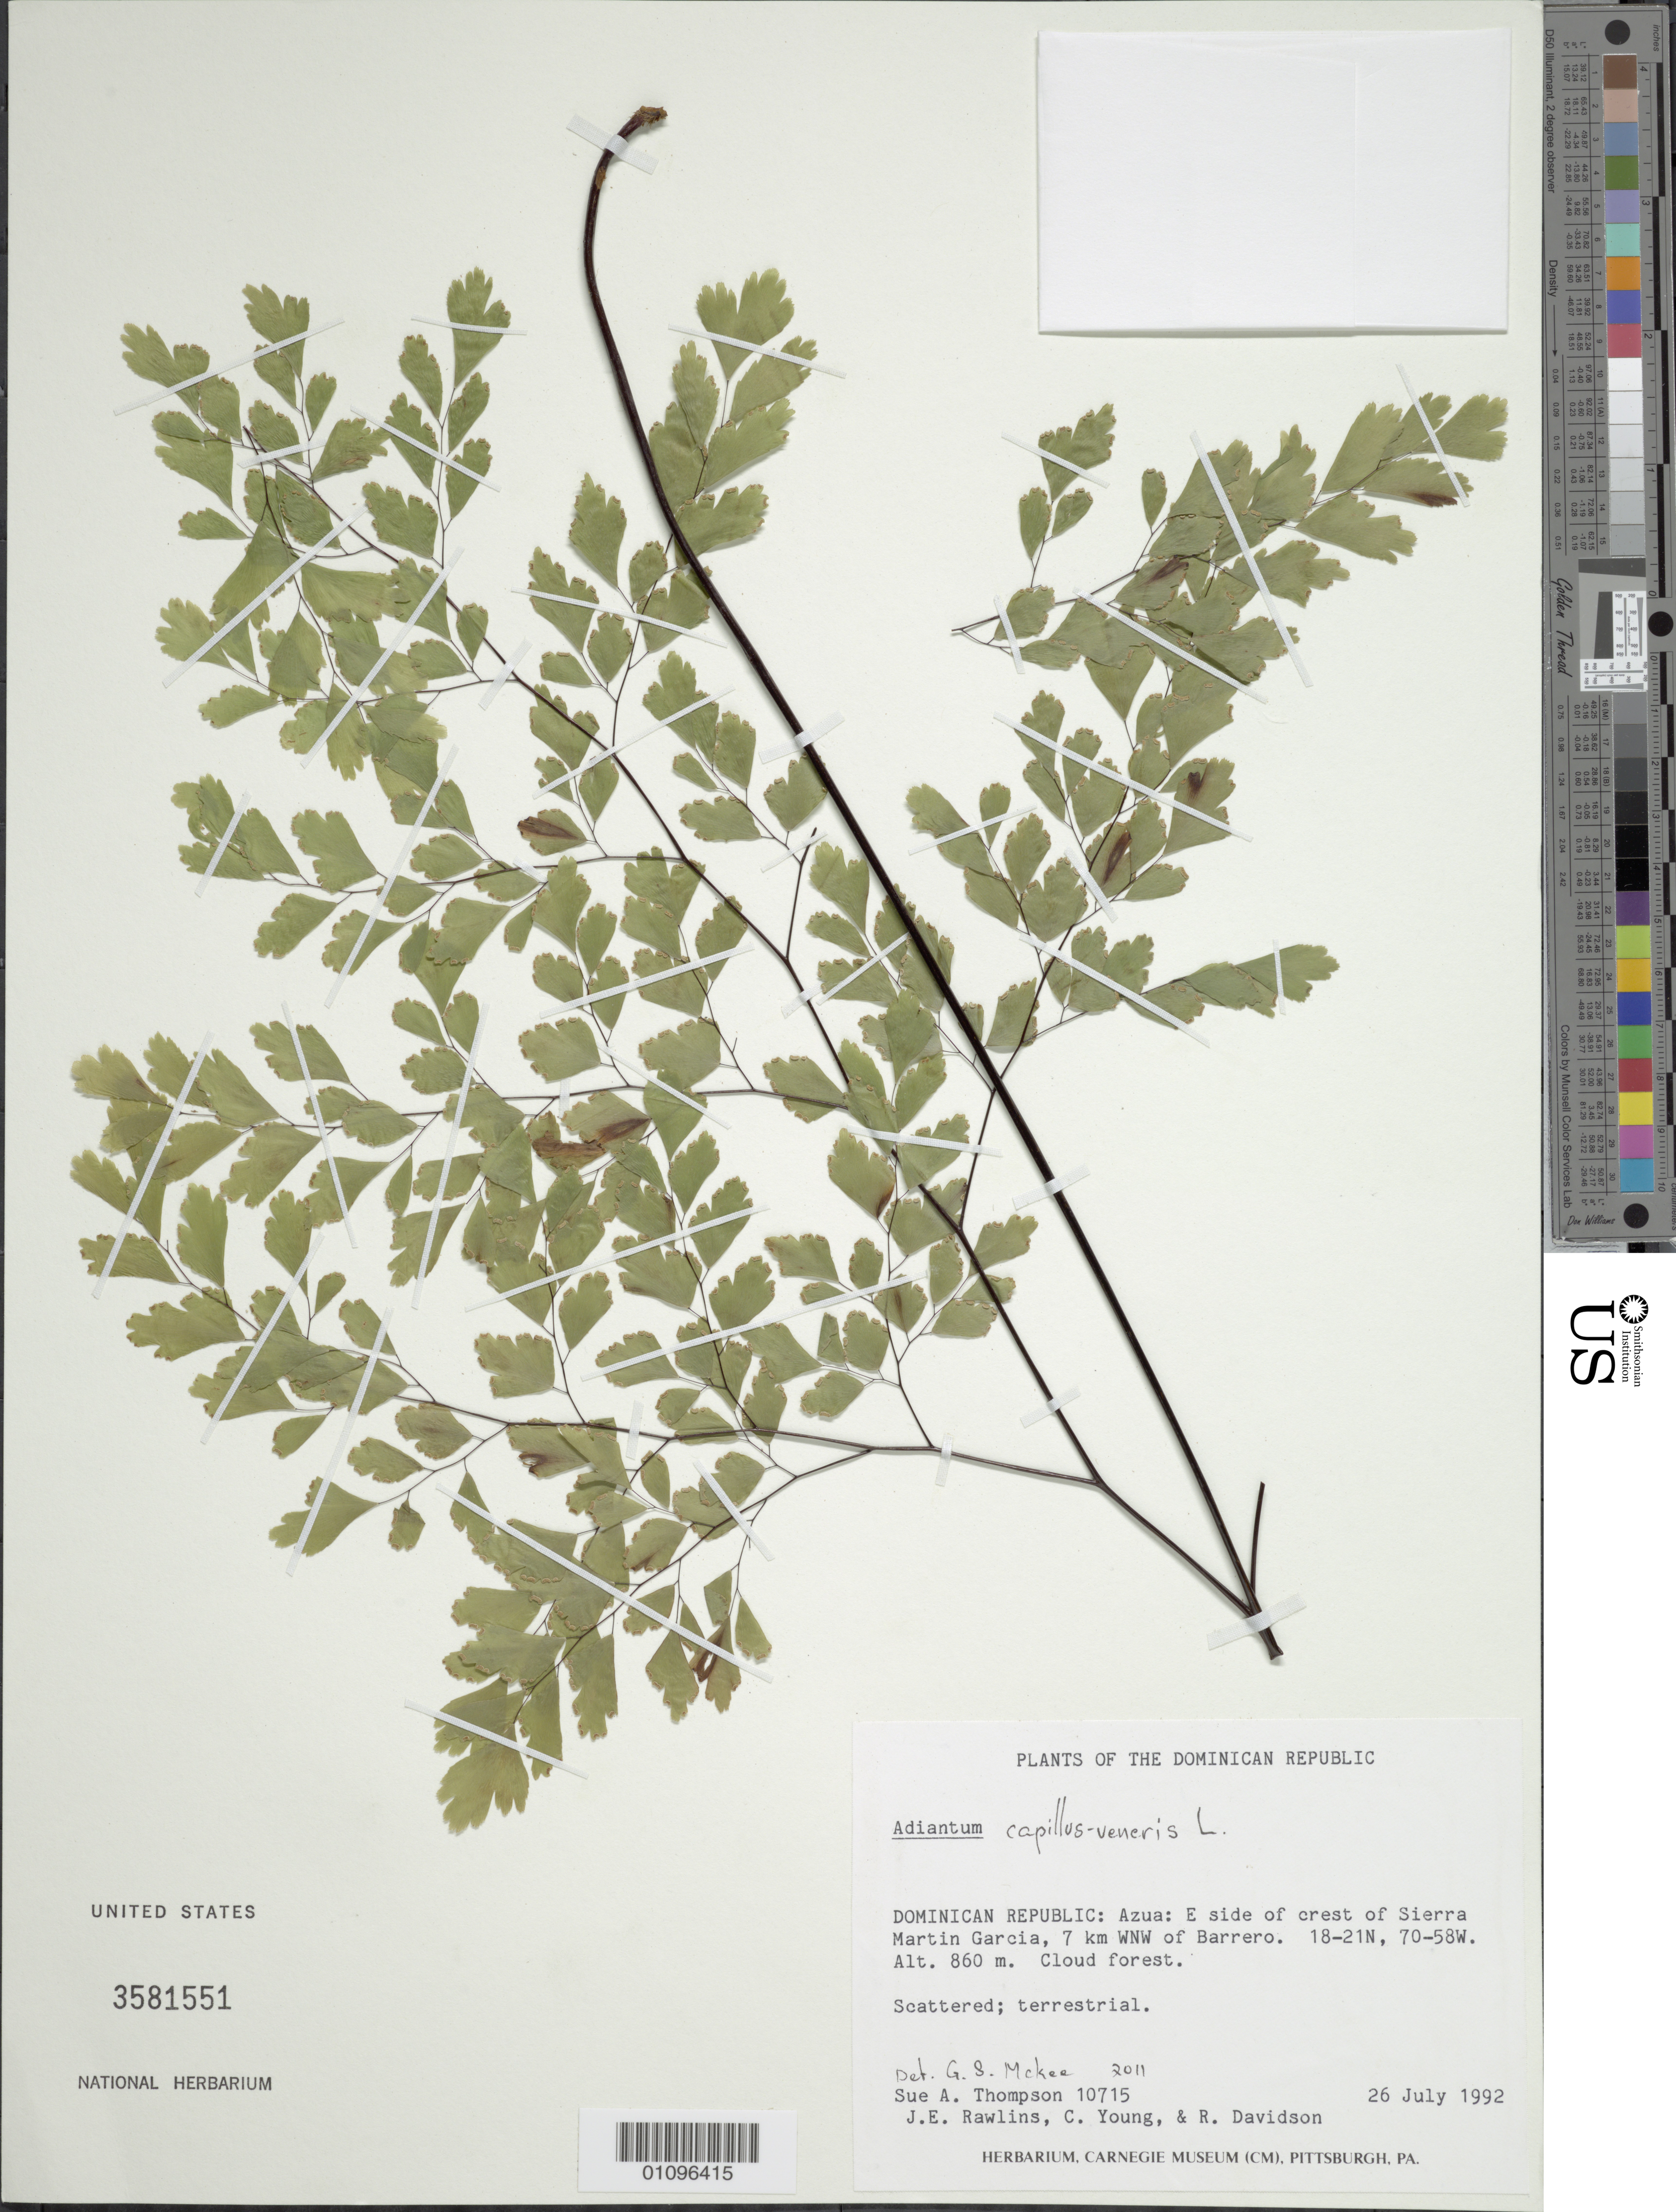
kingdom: Plantae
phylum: Tracheophyta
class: Polypodiopsida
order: Polypodiales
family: Pteridaceae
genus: Adiantum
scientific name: Adiantum capillus-veneris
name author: L.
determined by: McKee, G. S., (US), NMNH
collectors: S. A. Thompson, J. Rawlins, C. Young & R. Davidson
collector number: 10715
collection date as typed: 26 Jul 1992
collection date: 1992-07-26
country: Dominican Republic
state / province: Azua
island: Hispaniola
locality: Sierra Martin Garcia, E side of crest; 7 km WNW of Barrero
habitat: Cloud forest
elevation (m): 860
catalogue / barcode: US 3581551